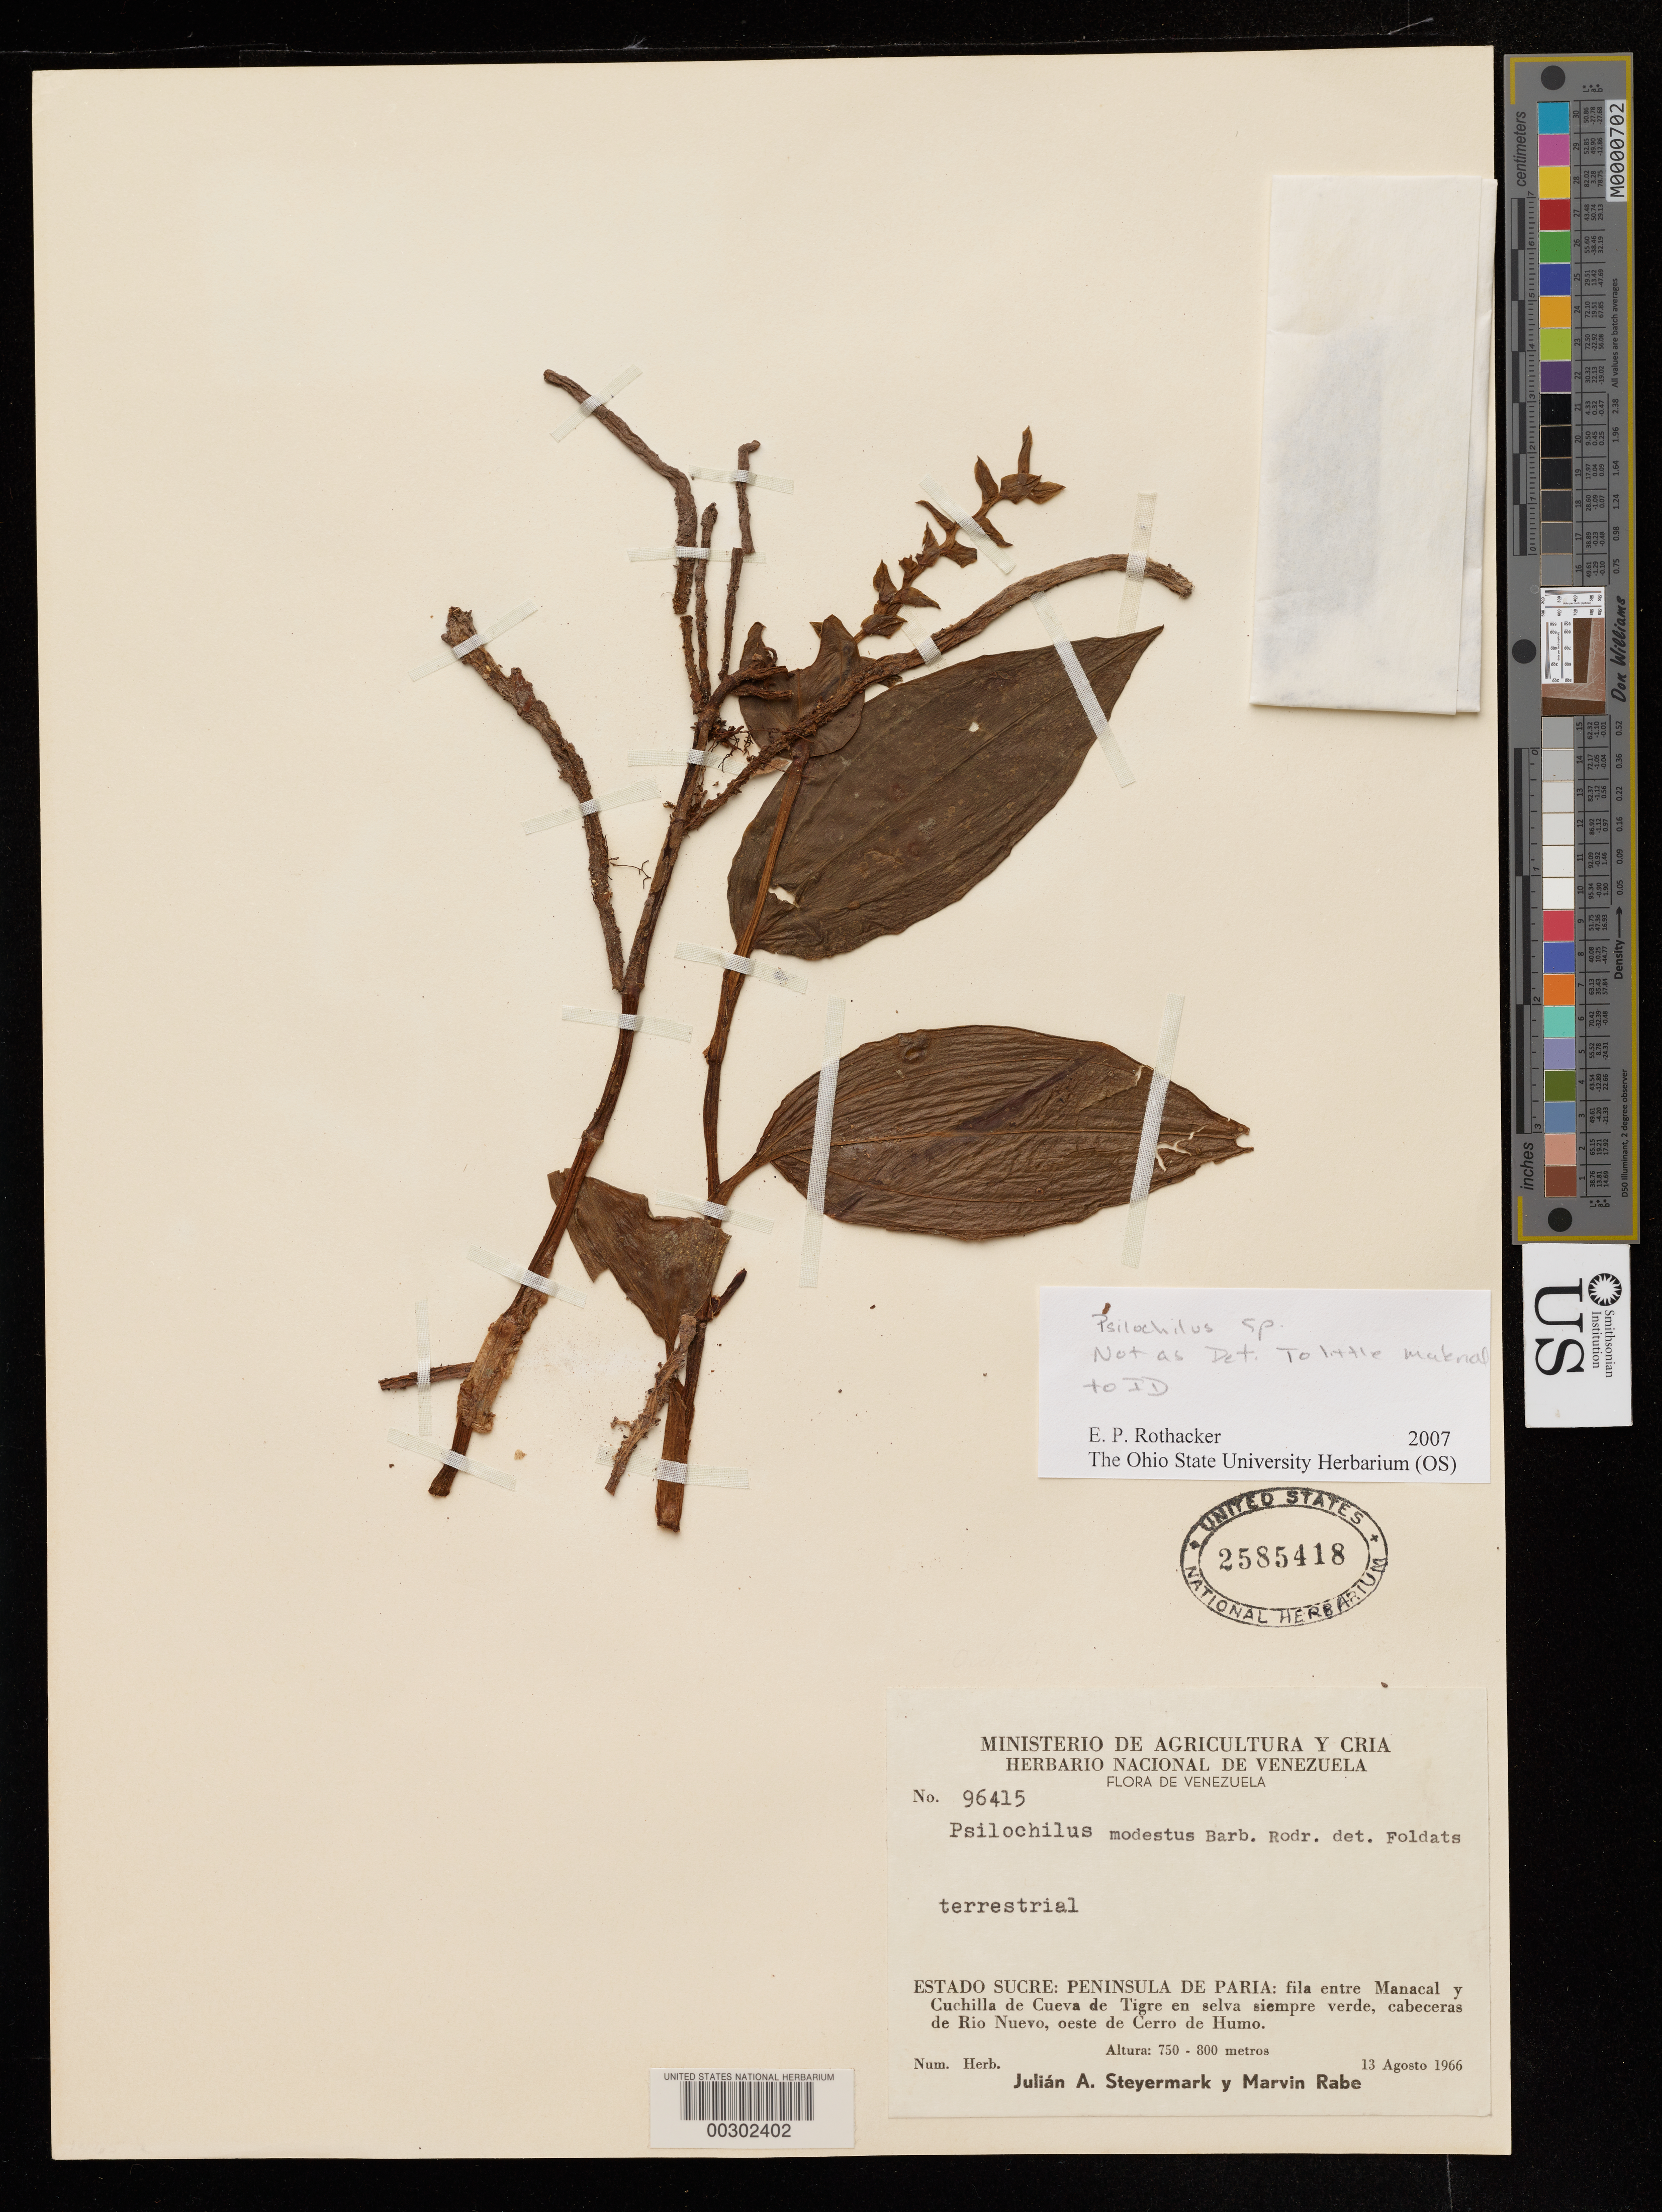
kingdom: Plantae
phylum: Tracheophyta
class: Liliopsida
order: Asparagales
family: Orchidaceae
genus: Psilochilus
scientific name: Psilochilus modestus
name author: Barb. Rodr.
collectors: J. Steyermark & M. Rabe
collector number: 96415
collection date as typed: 13 Aug 1966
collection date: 1966-08-13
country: Venezuela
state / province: Sucre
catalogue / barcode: US 2585418